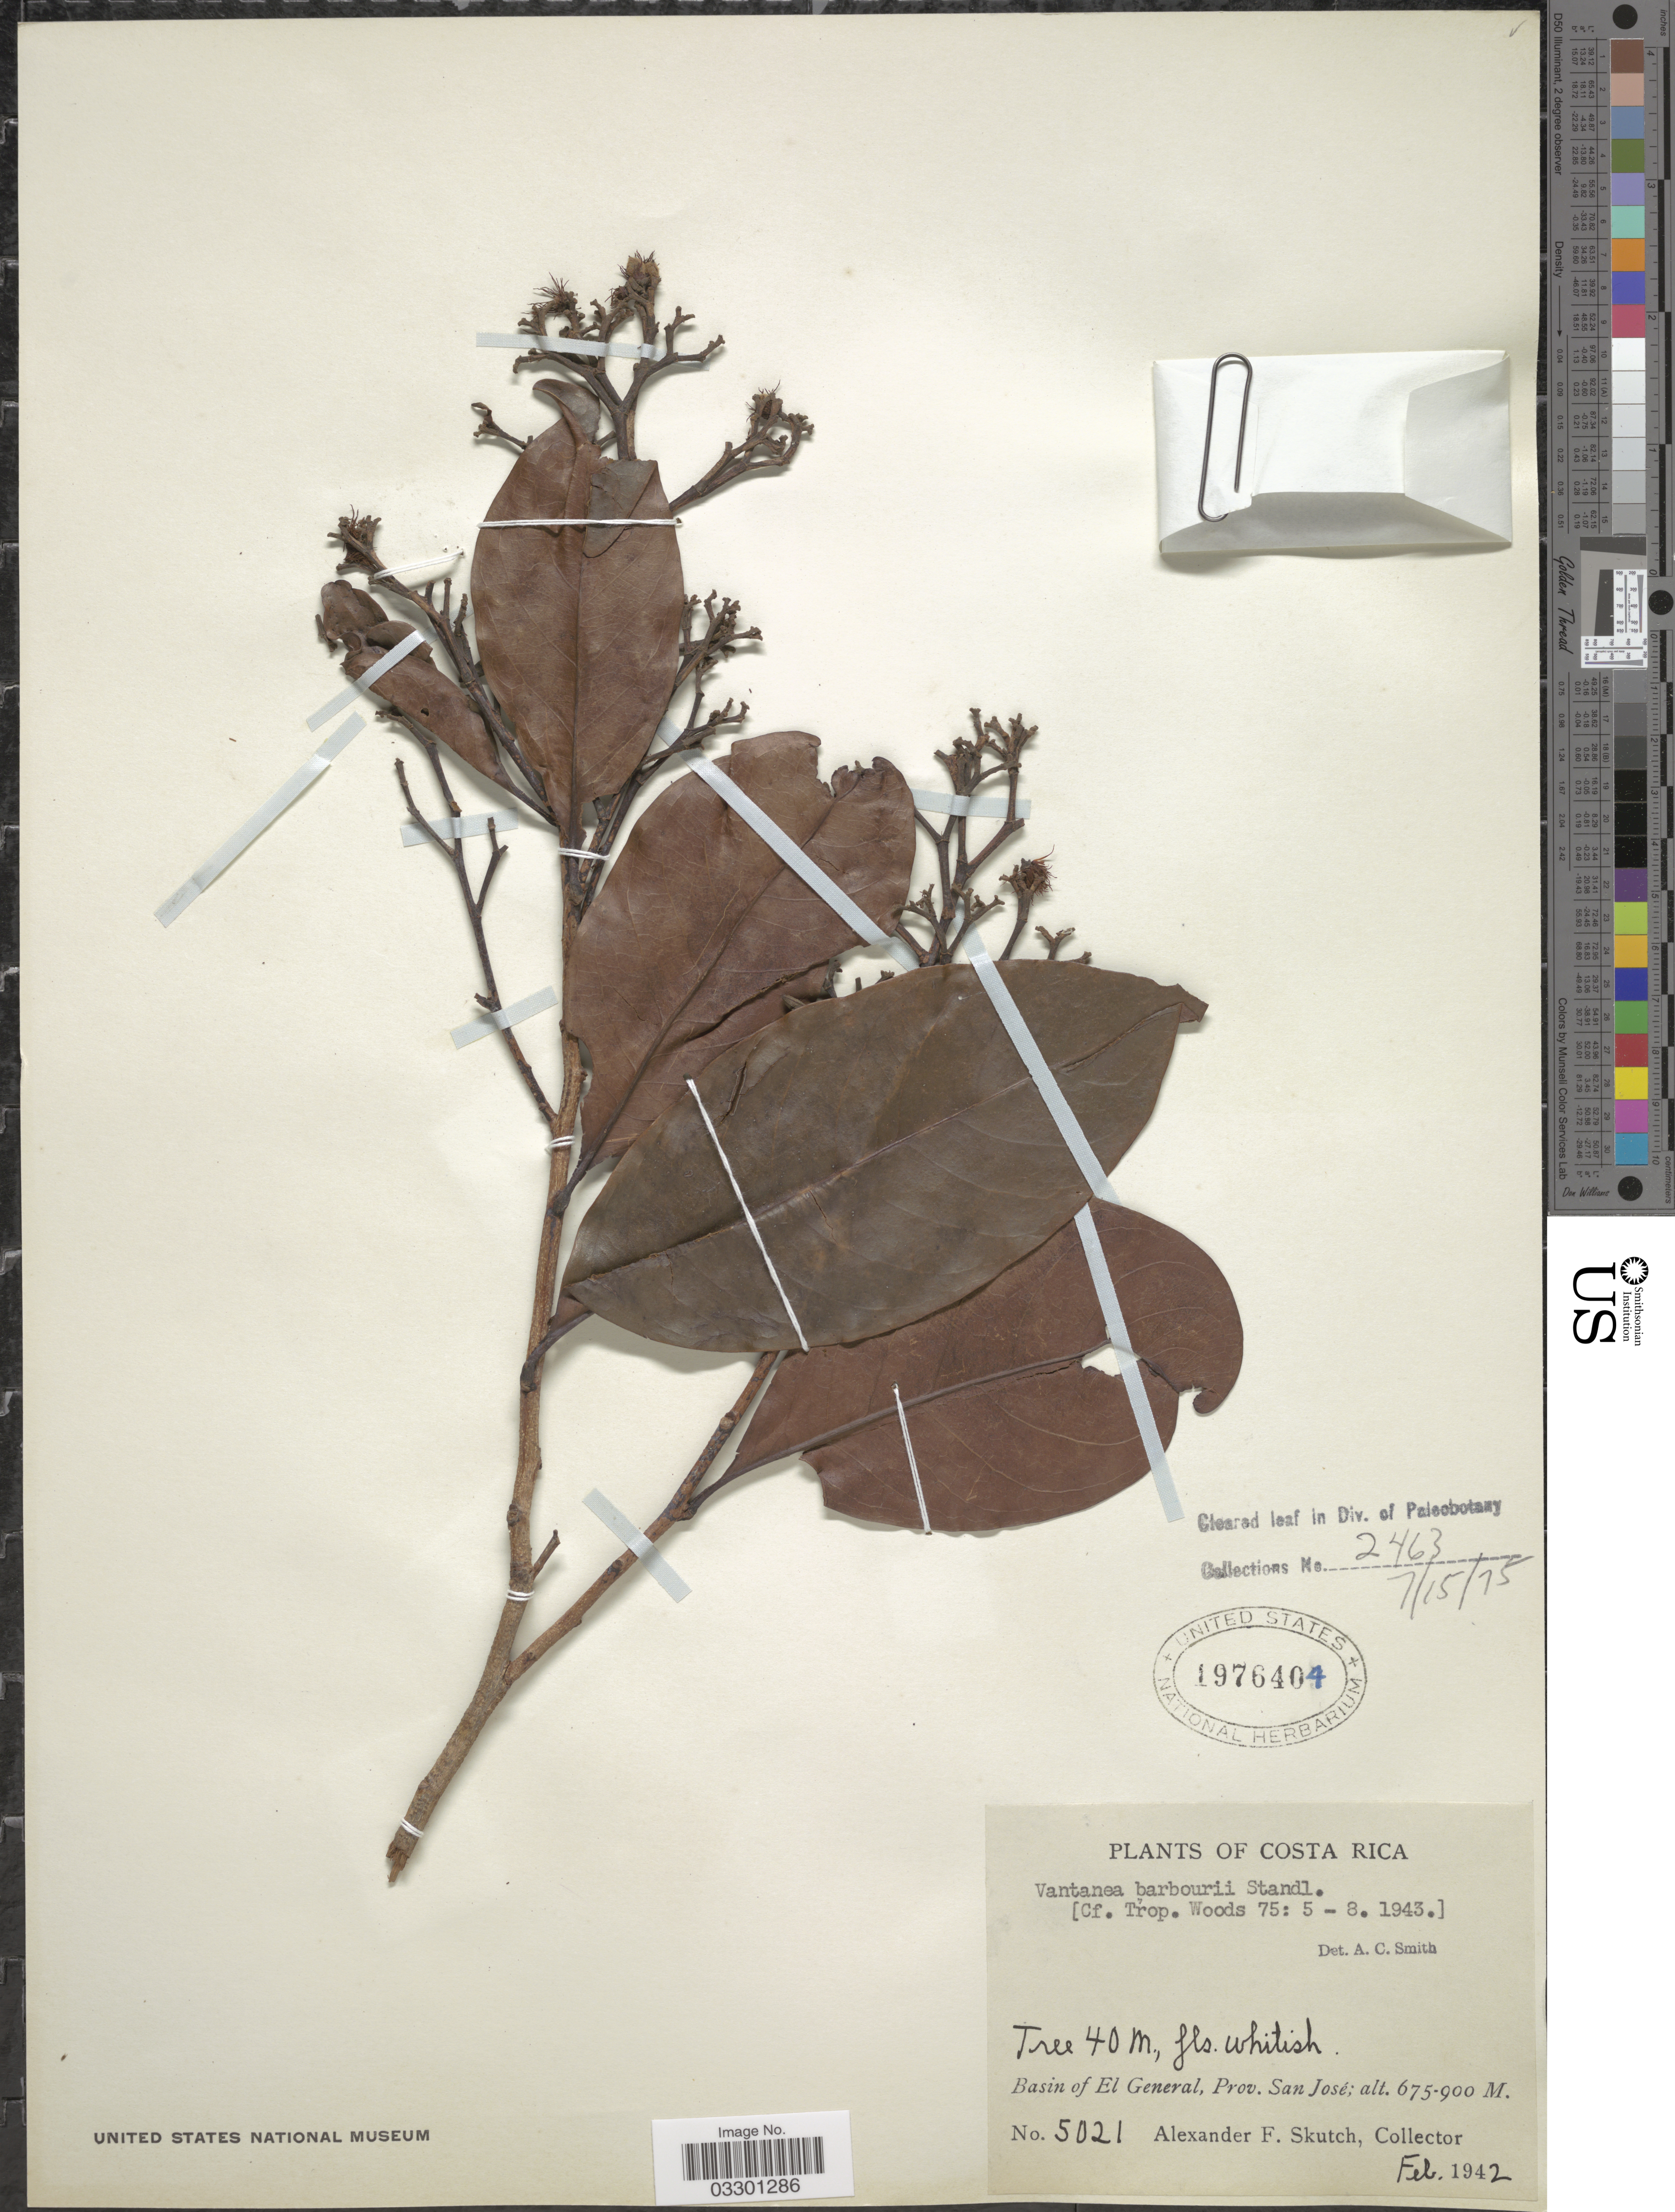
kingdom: Plantae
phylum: Tracheophyta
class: Magnoliopsida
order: Malpighiales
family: Humiriaceae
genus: Vantanea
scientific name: Vantanea barbourii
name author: Standl.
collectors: A. F. Skutch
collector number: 5021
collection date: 1942-02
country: Costa Rica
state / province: San José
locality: Basin of El General.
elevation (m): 675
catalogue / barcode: US 1976404